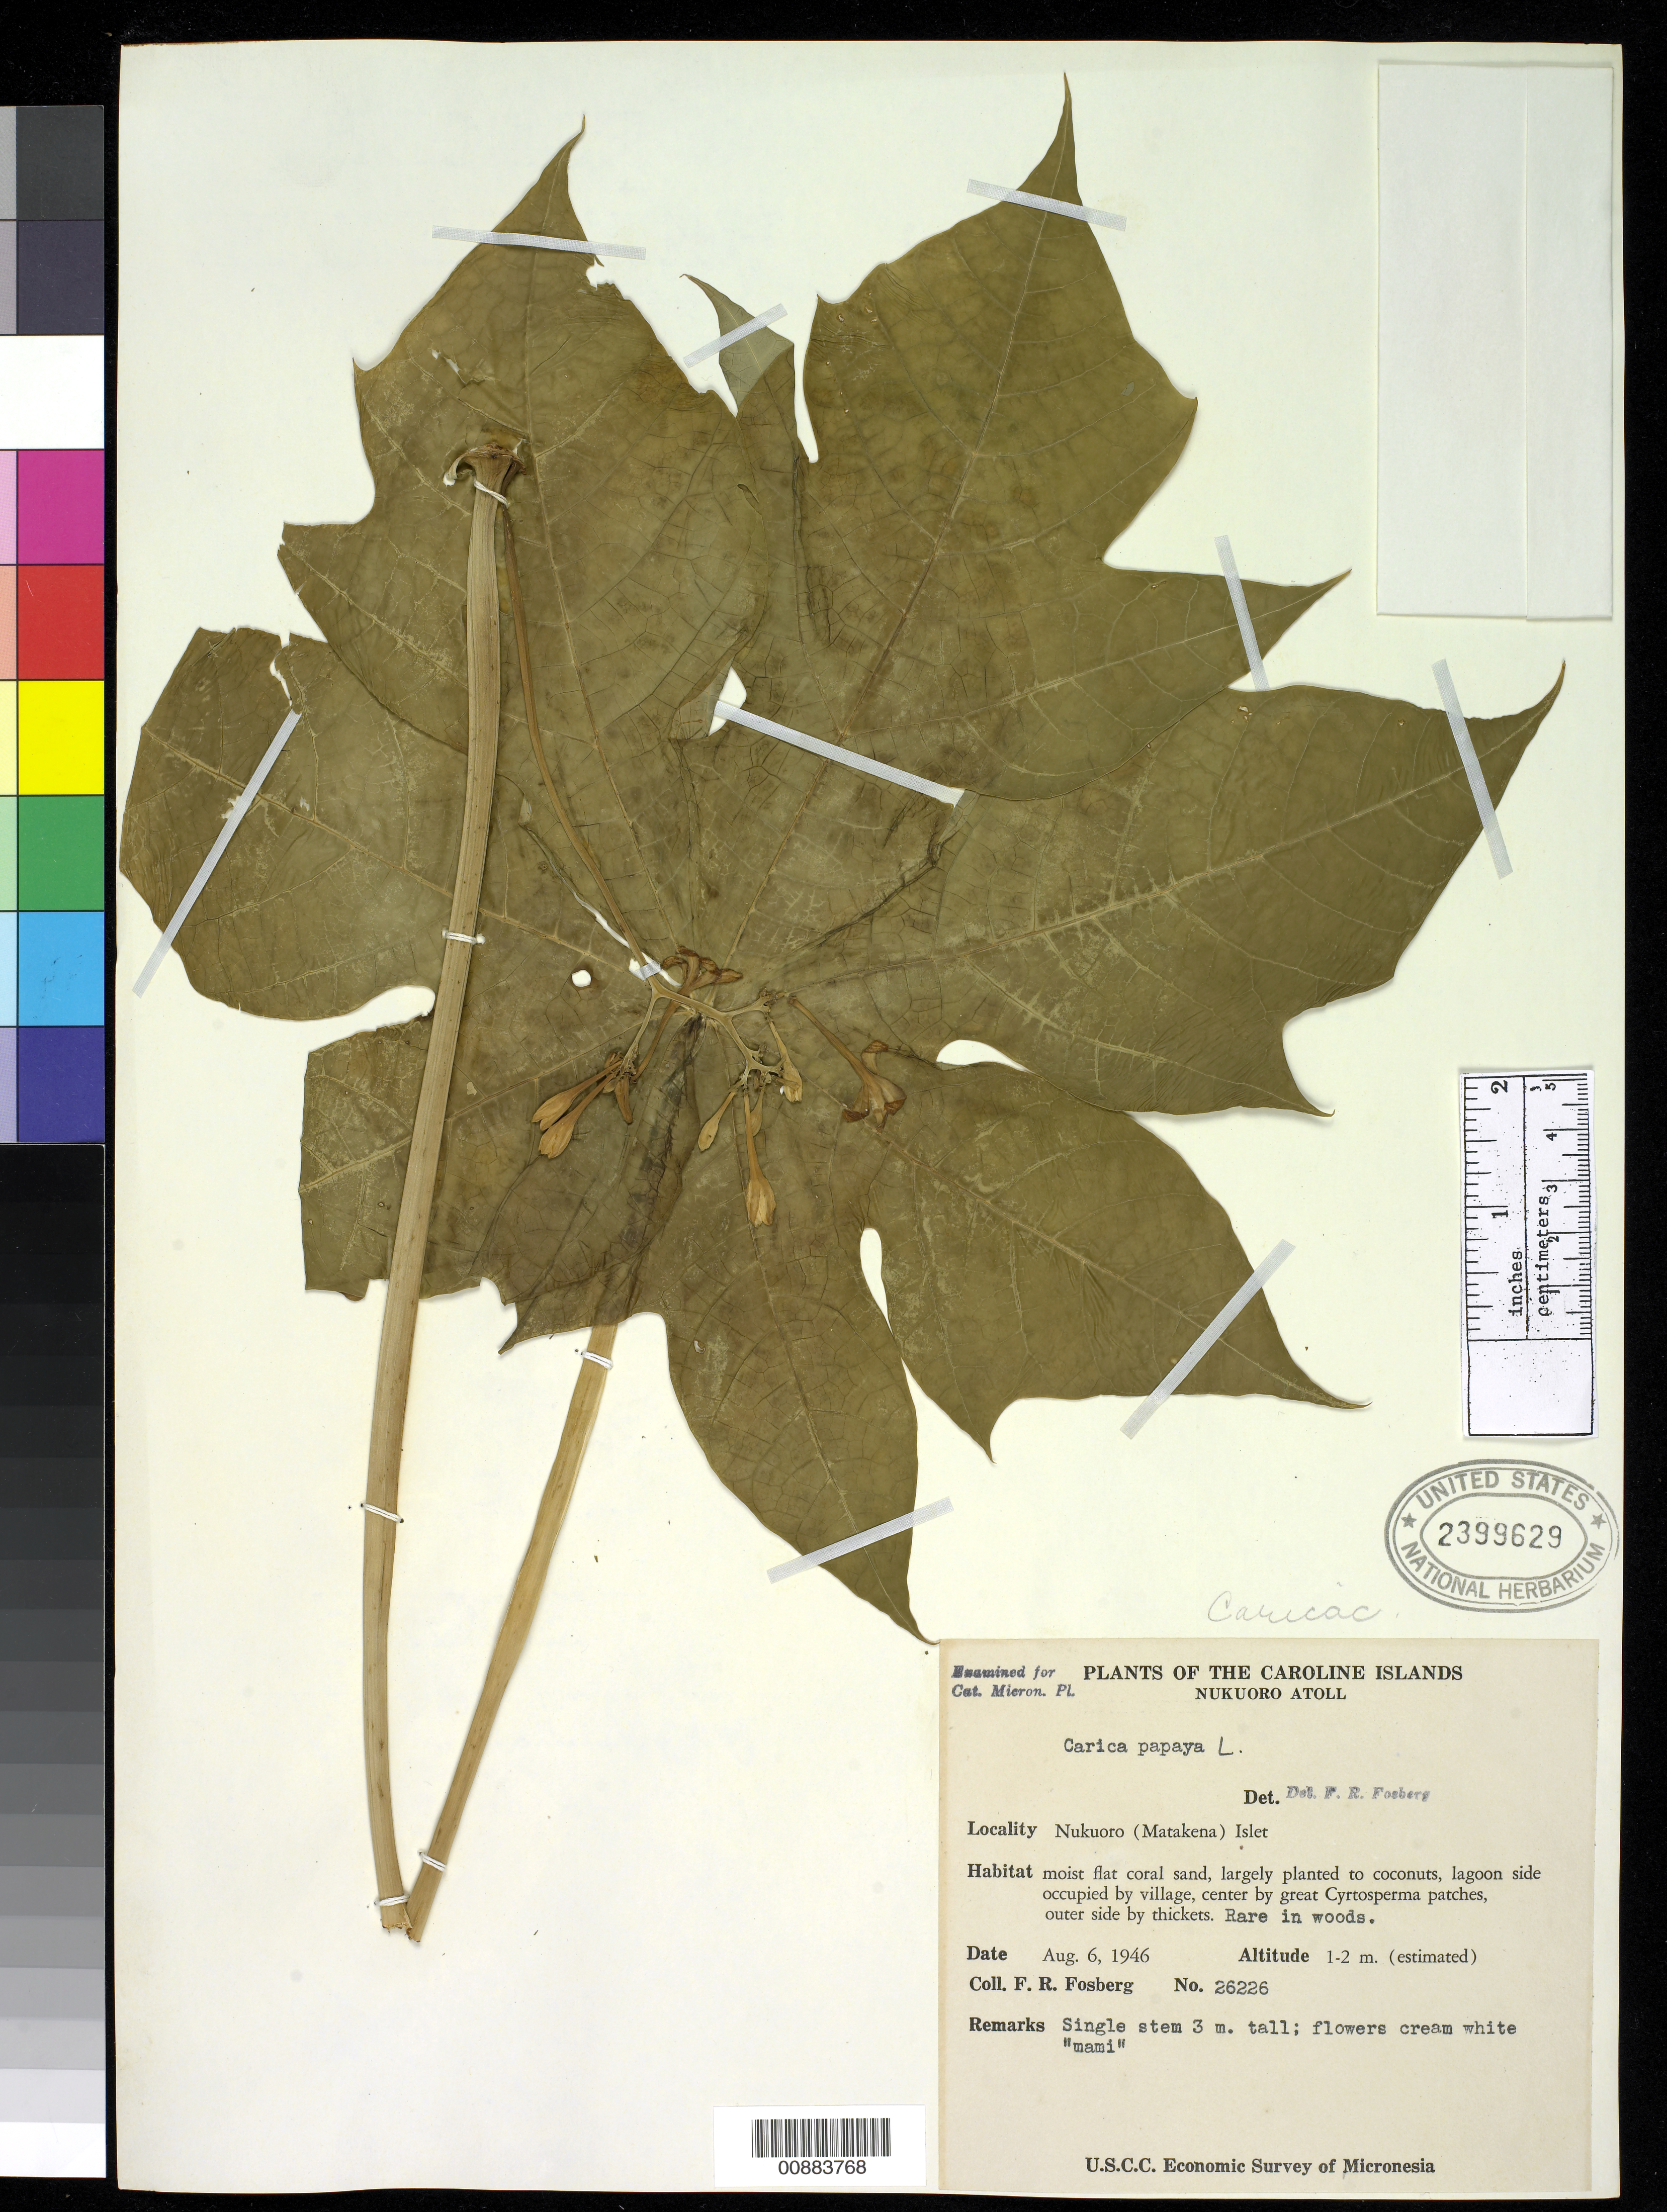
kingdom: Plantae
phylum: Tracheophyta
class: Magnoliopsida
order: Brassicales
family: Caricaceae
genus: Carica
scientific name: Carica papaya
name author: L.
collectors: F. R. Fosberg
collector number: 26226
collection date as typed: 06 Aug 1946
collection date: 1946-08-06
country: Micronesia, Federated States of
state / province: Pohnpei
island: Nukuoro Atoll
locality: Nukuoro (Matakena) Islet.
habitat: Moist flat coral sand, largely planted to coconuts, lagoon side occupied by village, centre by great Cyrtosperma patches, outer side by thickets. Rare in woods.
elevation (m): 1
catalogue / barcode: US 2399629